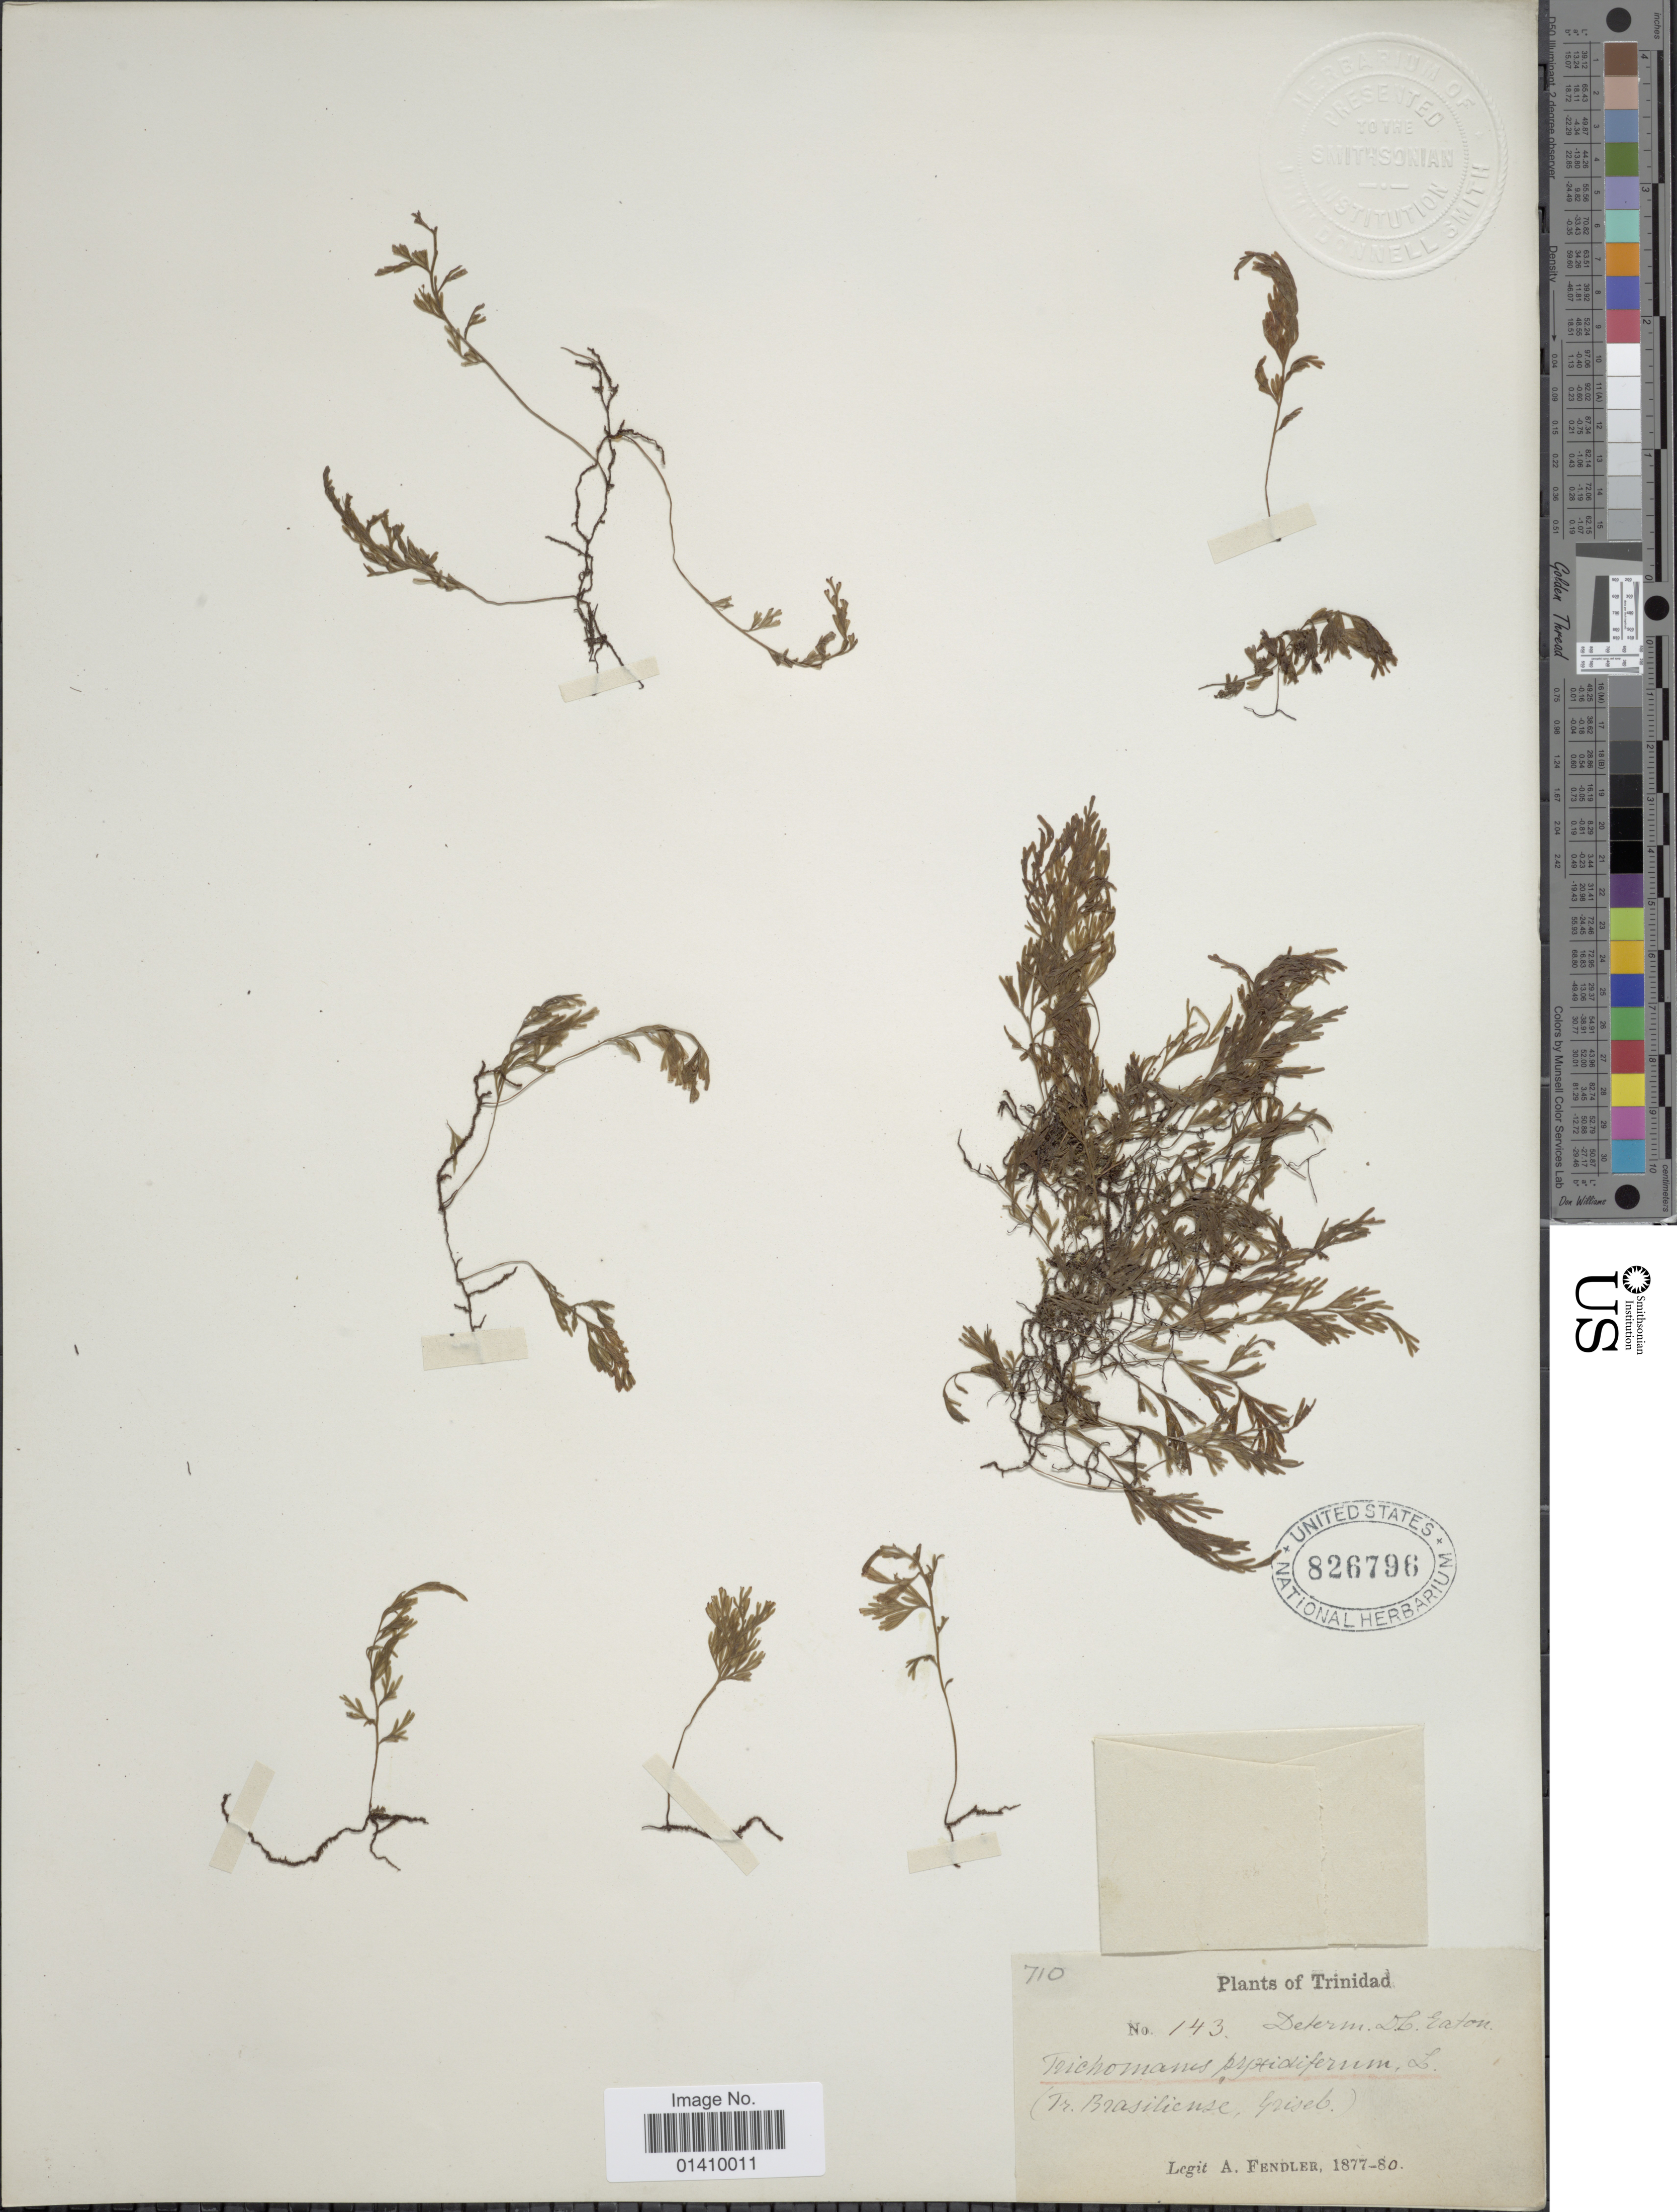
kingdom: Plantae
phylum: Tracheophyta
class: Polypodiopsida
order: Hymenophyllales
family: Hymenophyllaceae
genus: Polyphlebium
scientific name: Polyphlebium hymenophylloides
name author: (Bosch) Ebihara & Dubuisson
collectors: A. Fendler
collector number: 143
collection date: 1877/1880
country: Trinidad and Tobago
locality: Trinidad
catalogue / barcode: US 826796